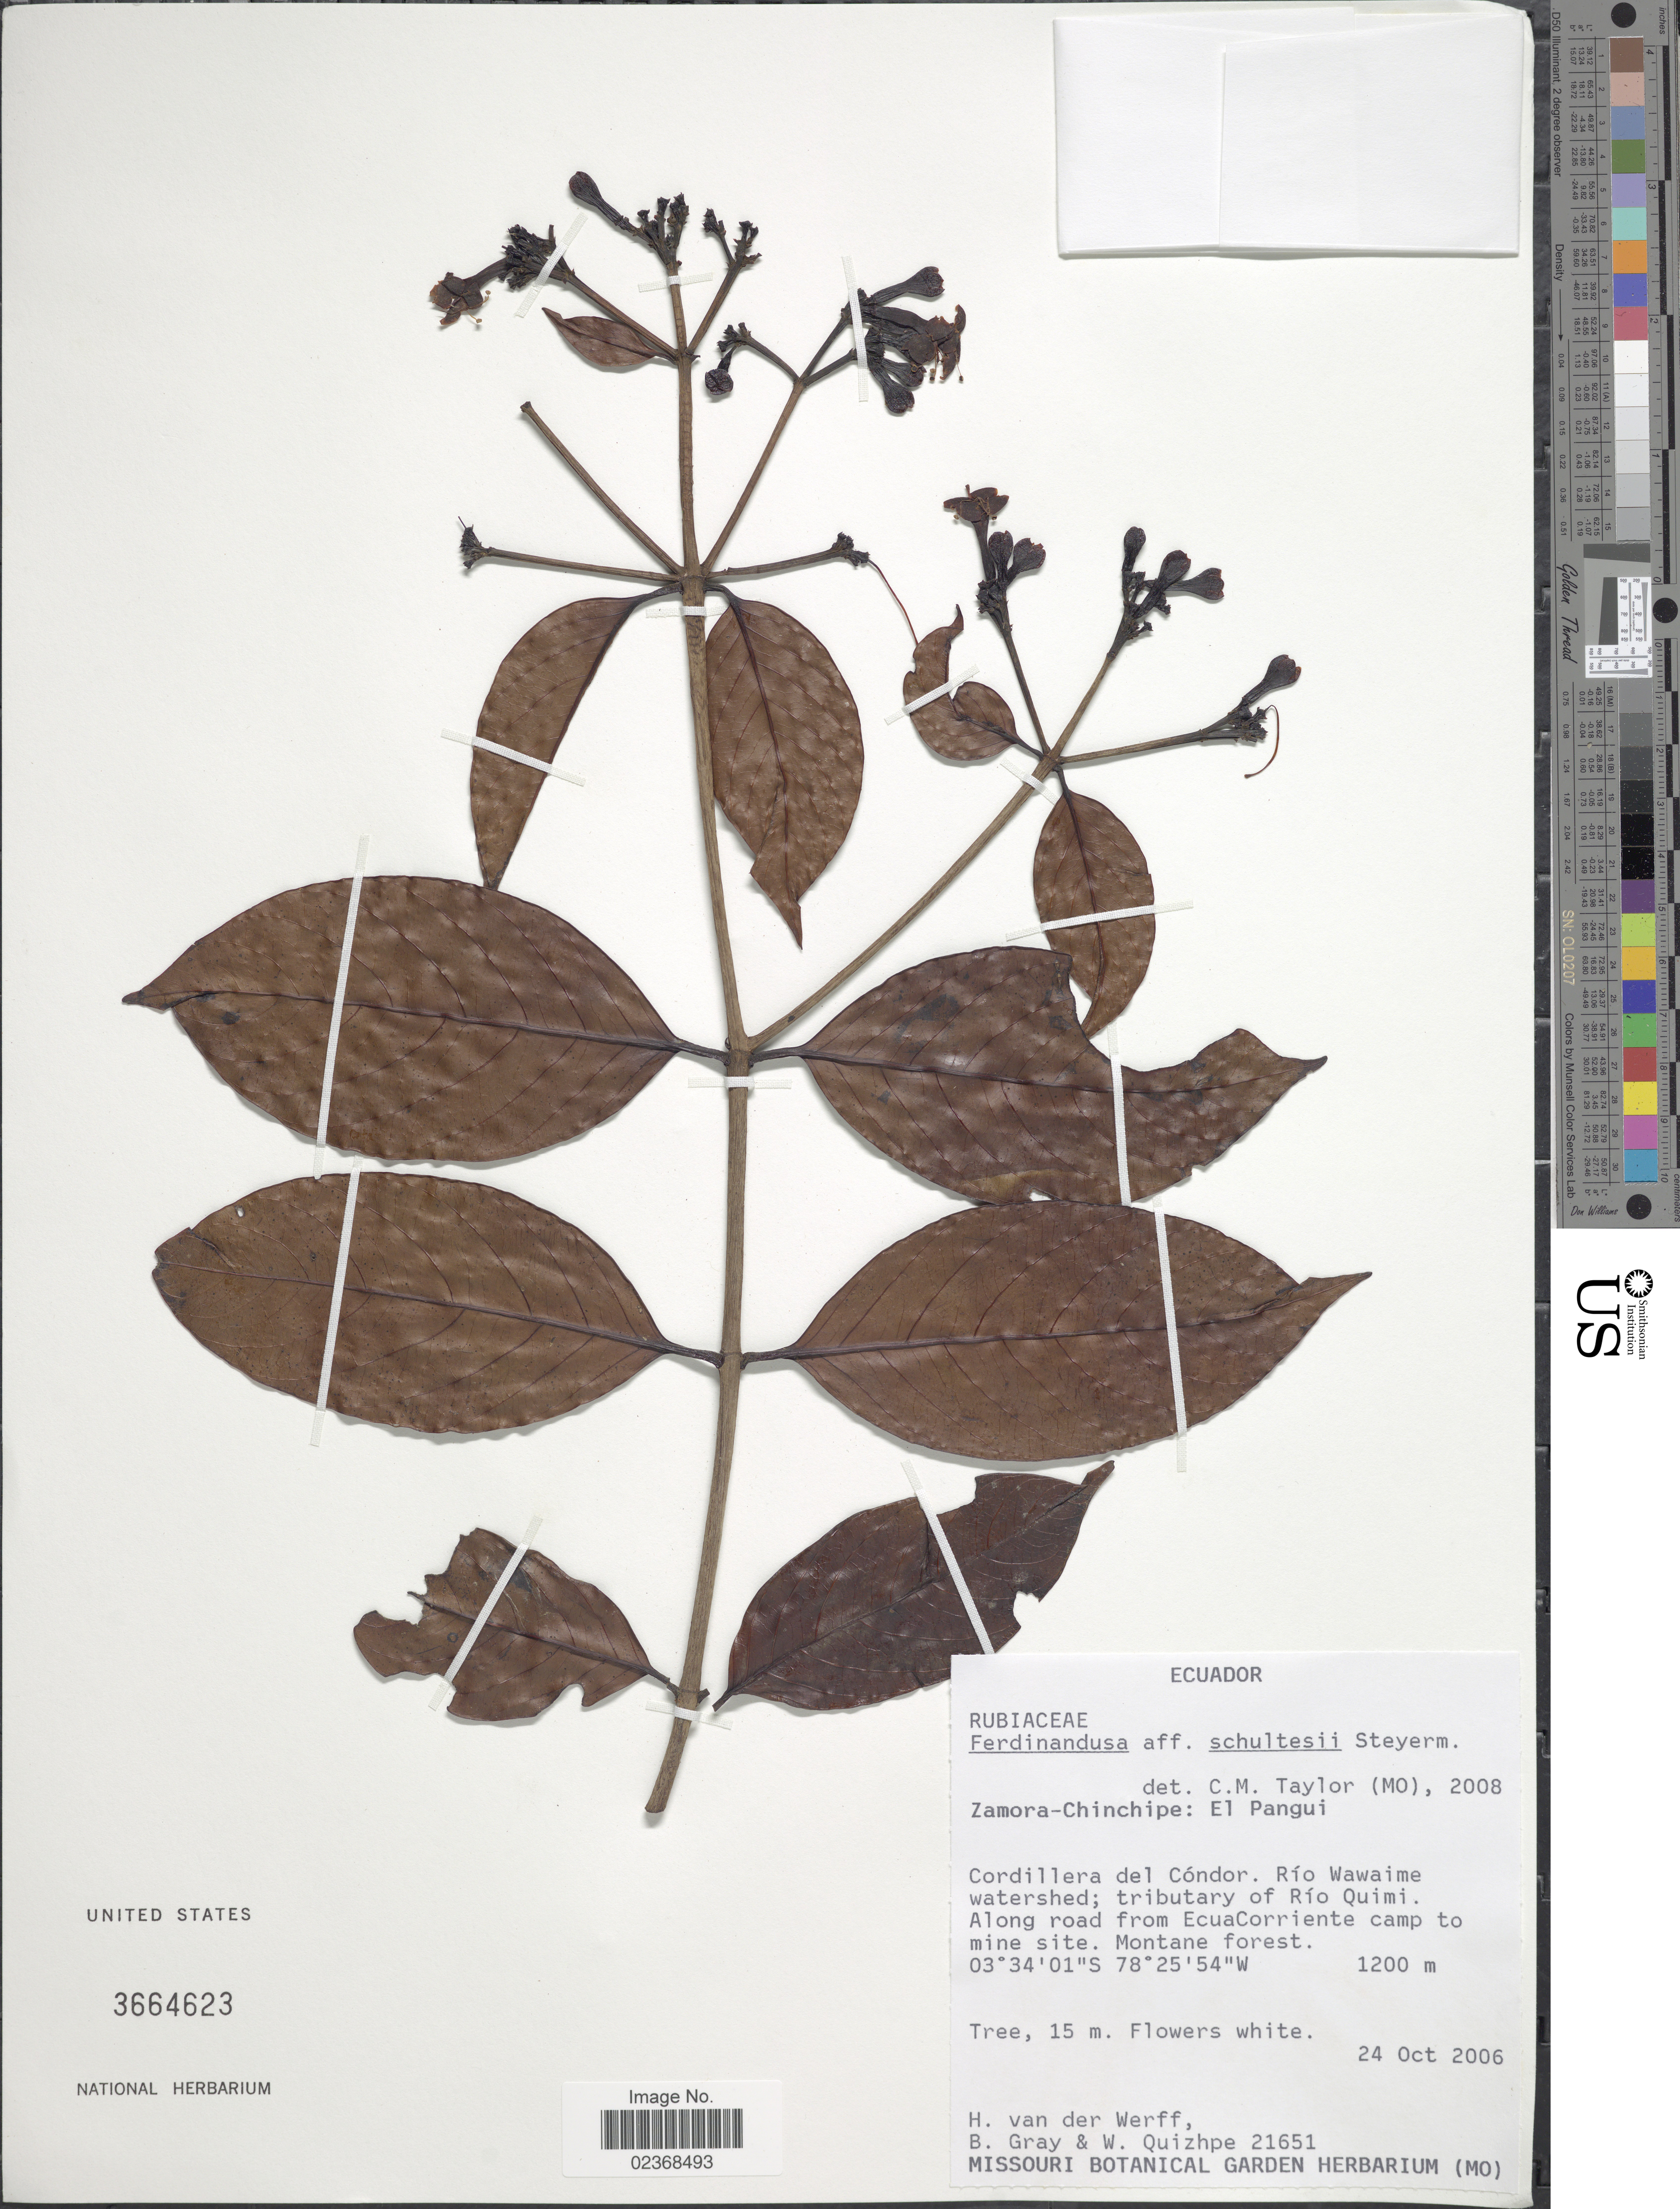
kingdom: Plantae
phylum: Tracheophyta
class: Magnoliopsida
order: Gentianales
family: Rubiaceae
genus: Ferdinandusa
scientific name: Ferdinandusa schultesii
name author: Steyerm.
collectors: H. van der Werff, B. Gray & W. Quizhpe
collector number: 21651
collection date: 2006-10-24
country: Ecuador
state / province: Zamora-Chinchipe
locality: El Pangui, Cordillera del Condor. Rio Wawaime watershed; tributary of Rio Quimi. Along road from EcuaCorriente camp to mine site. Montane forest.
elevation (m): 1200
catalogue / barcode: US 3664623